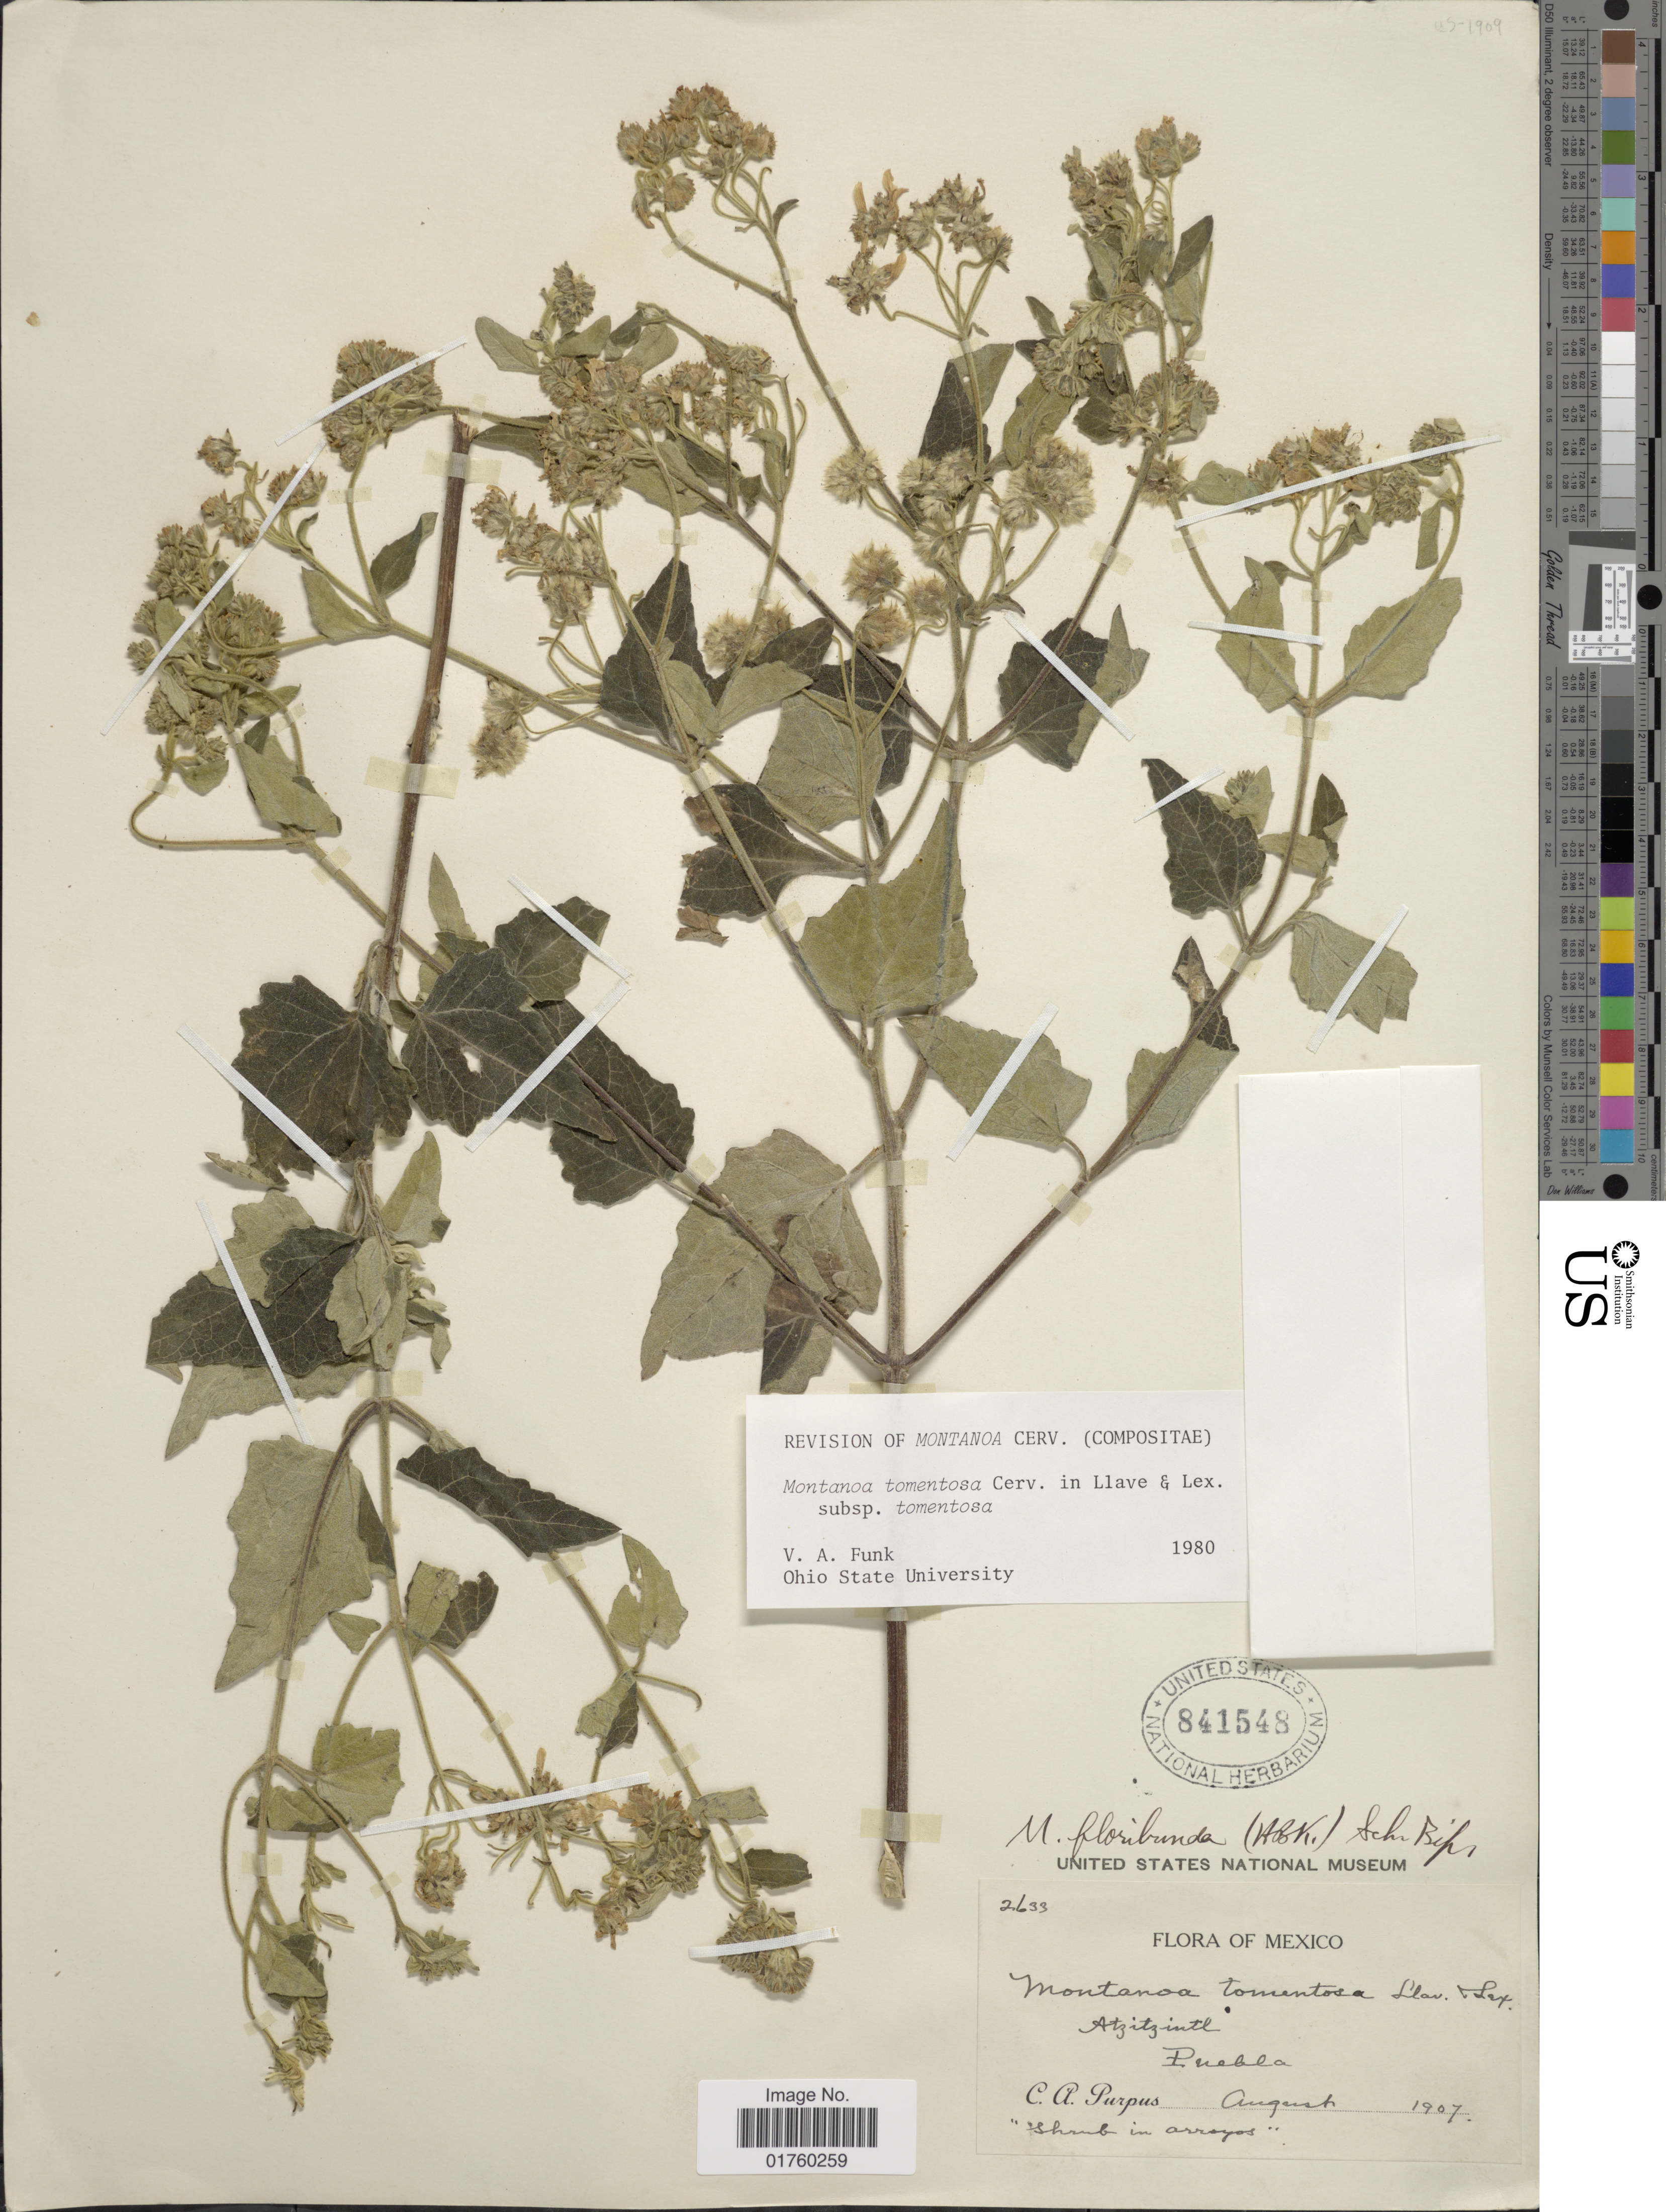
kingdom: Plantae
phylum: Tracheophyta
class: Magnoliopsida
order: Asterales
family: Asteraceae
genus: Montanoa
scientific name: Montanoa tomentosa subsp. tomentosa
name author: Cerv.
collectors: C. A. Purpus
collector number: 2633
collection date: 1907-08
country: Mexico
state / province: Puebla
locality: Atzitzintl.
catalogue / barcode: US 841548